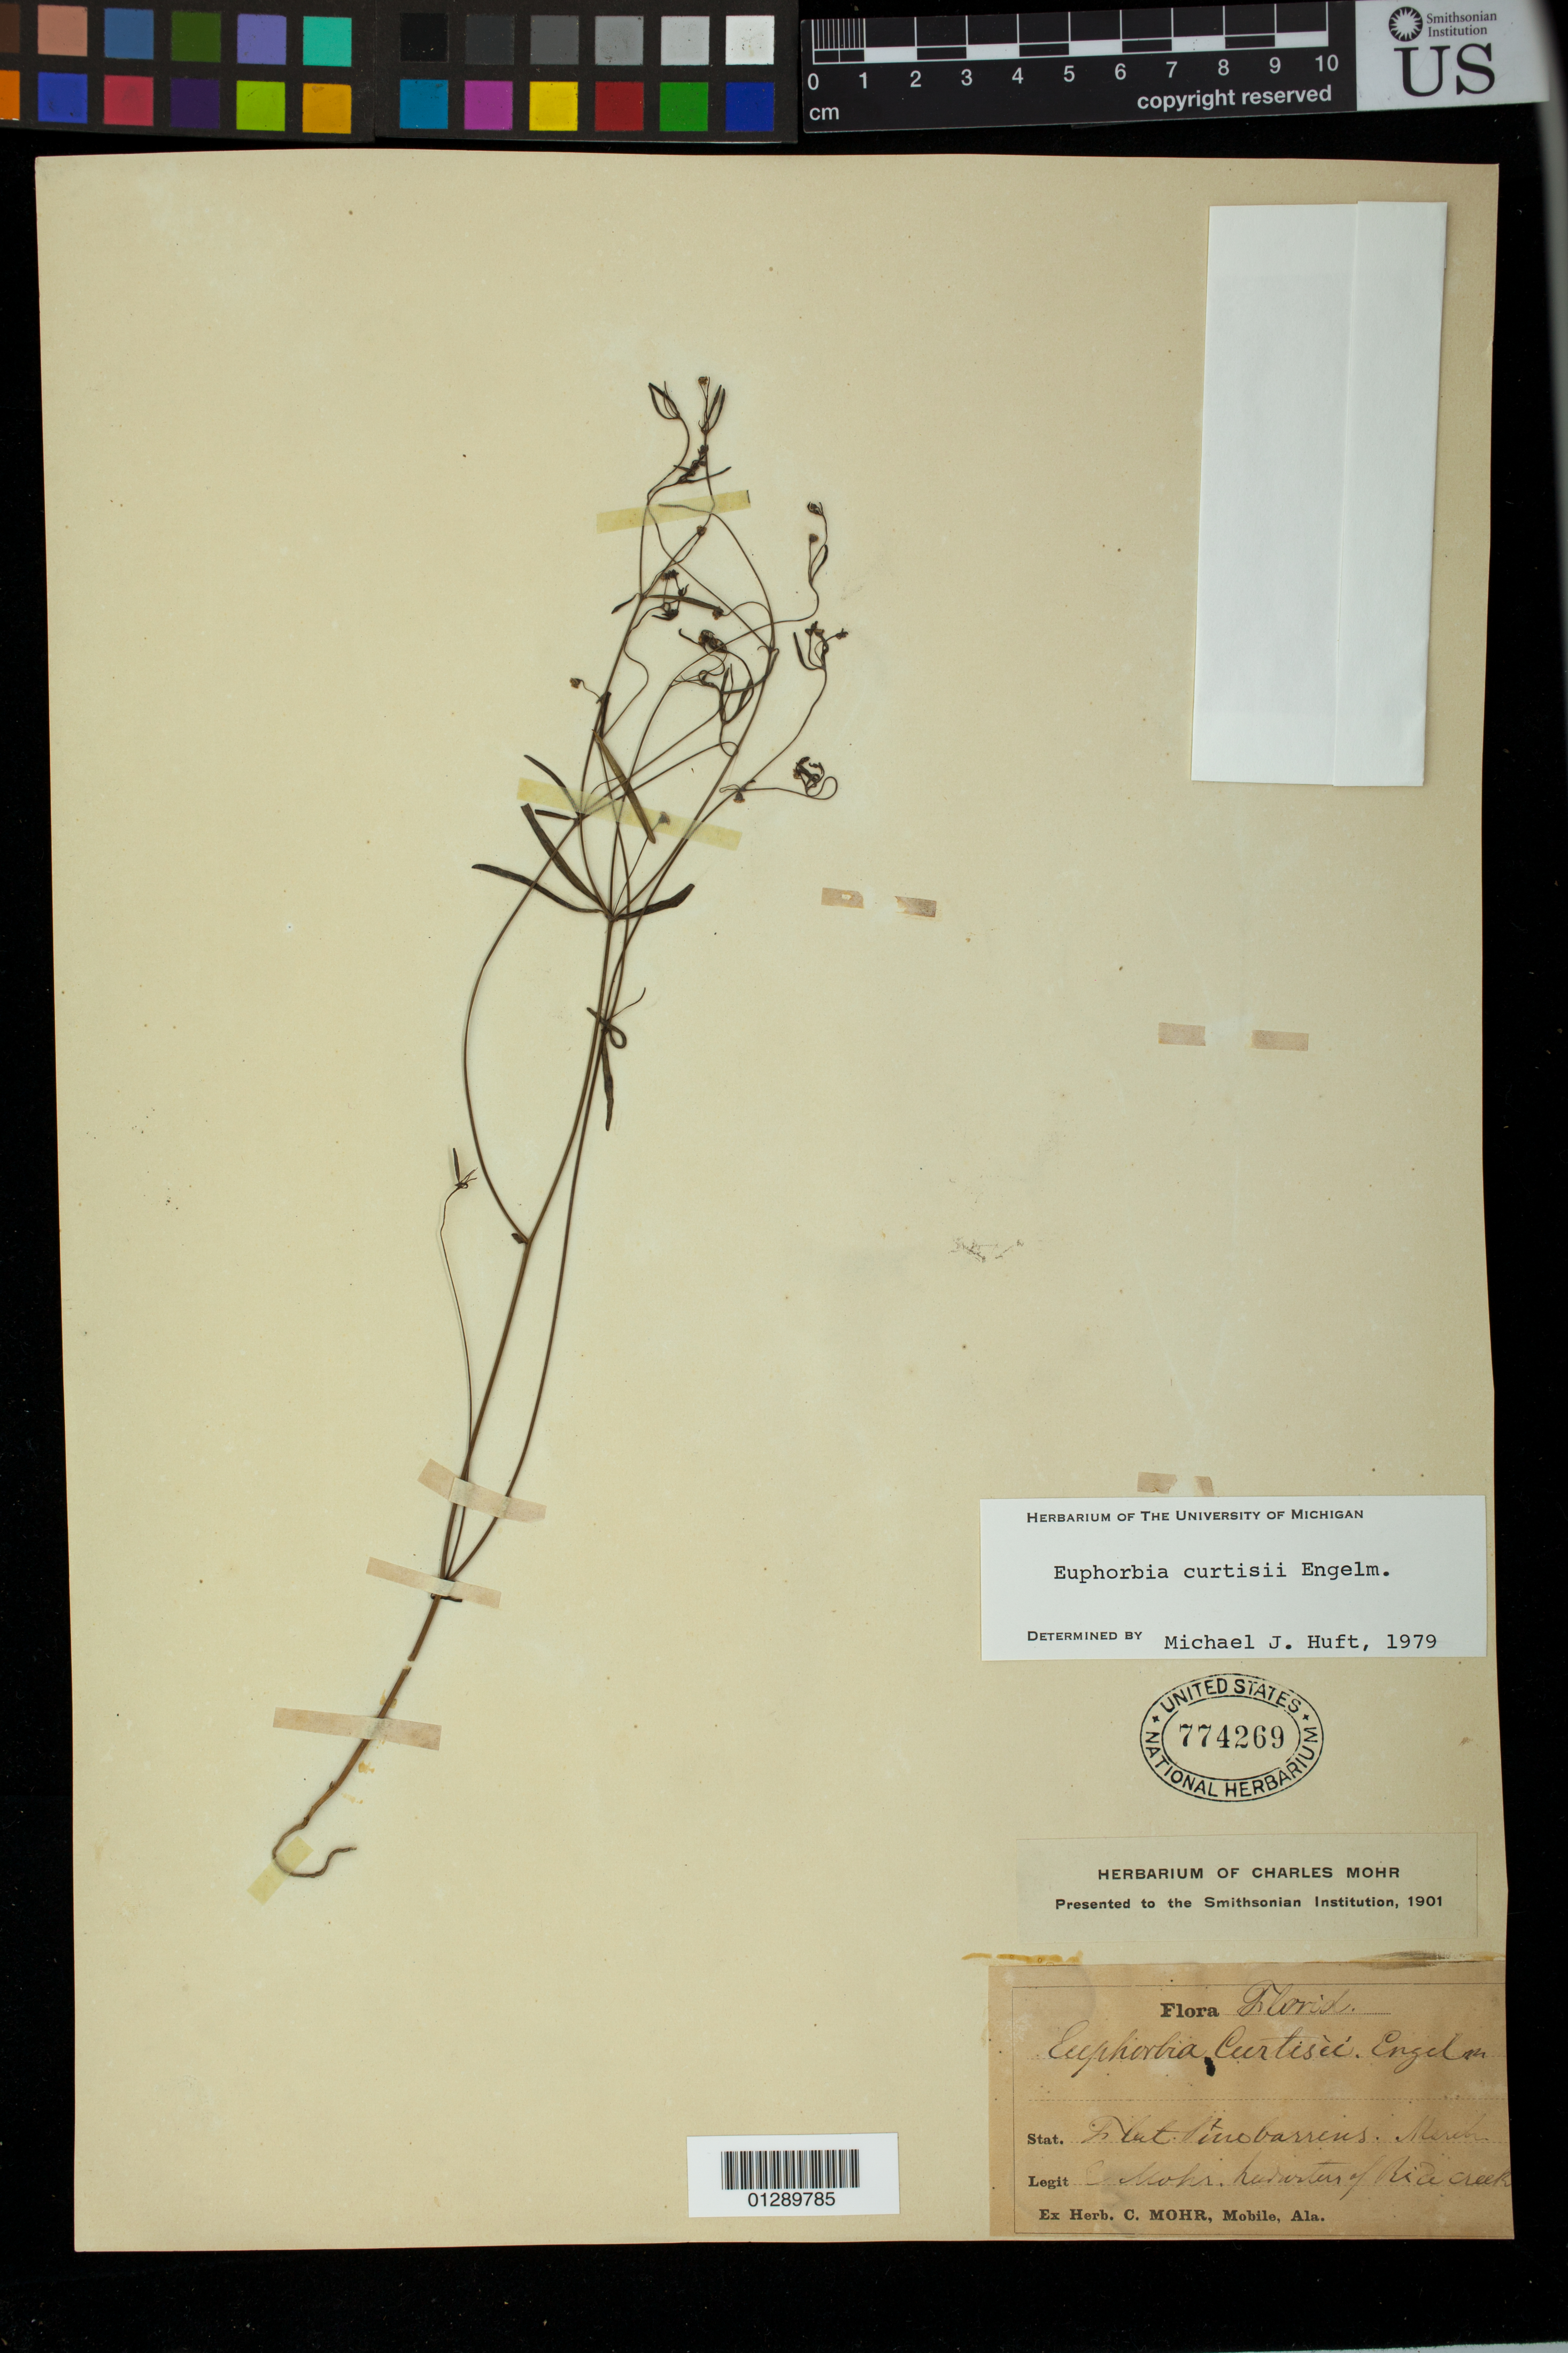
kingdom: Plantae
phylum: Tracheophyta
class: Magnoliopsida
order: Malpighiales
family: Euphorbiaceae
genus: Euphorbia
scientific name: Euphorbia curtisii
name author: Engelm.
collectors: C. T. Mohr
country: United States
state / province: Florida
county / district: Putnam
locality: Rice Creek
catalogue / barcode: US 774269